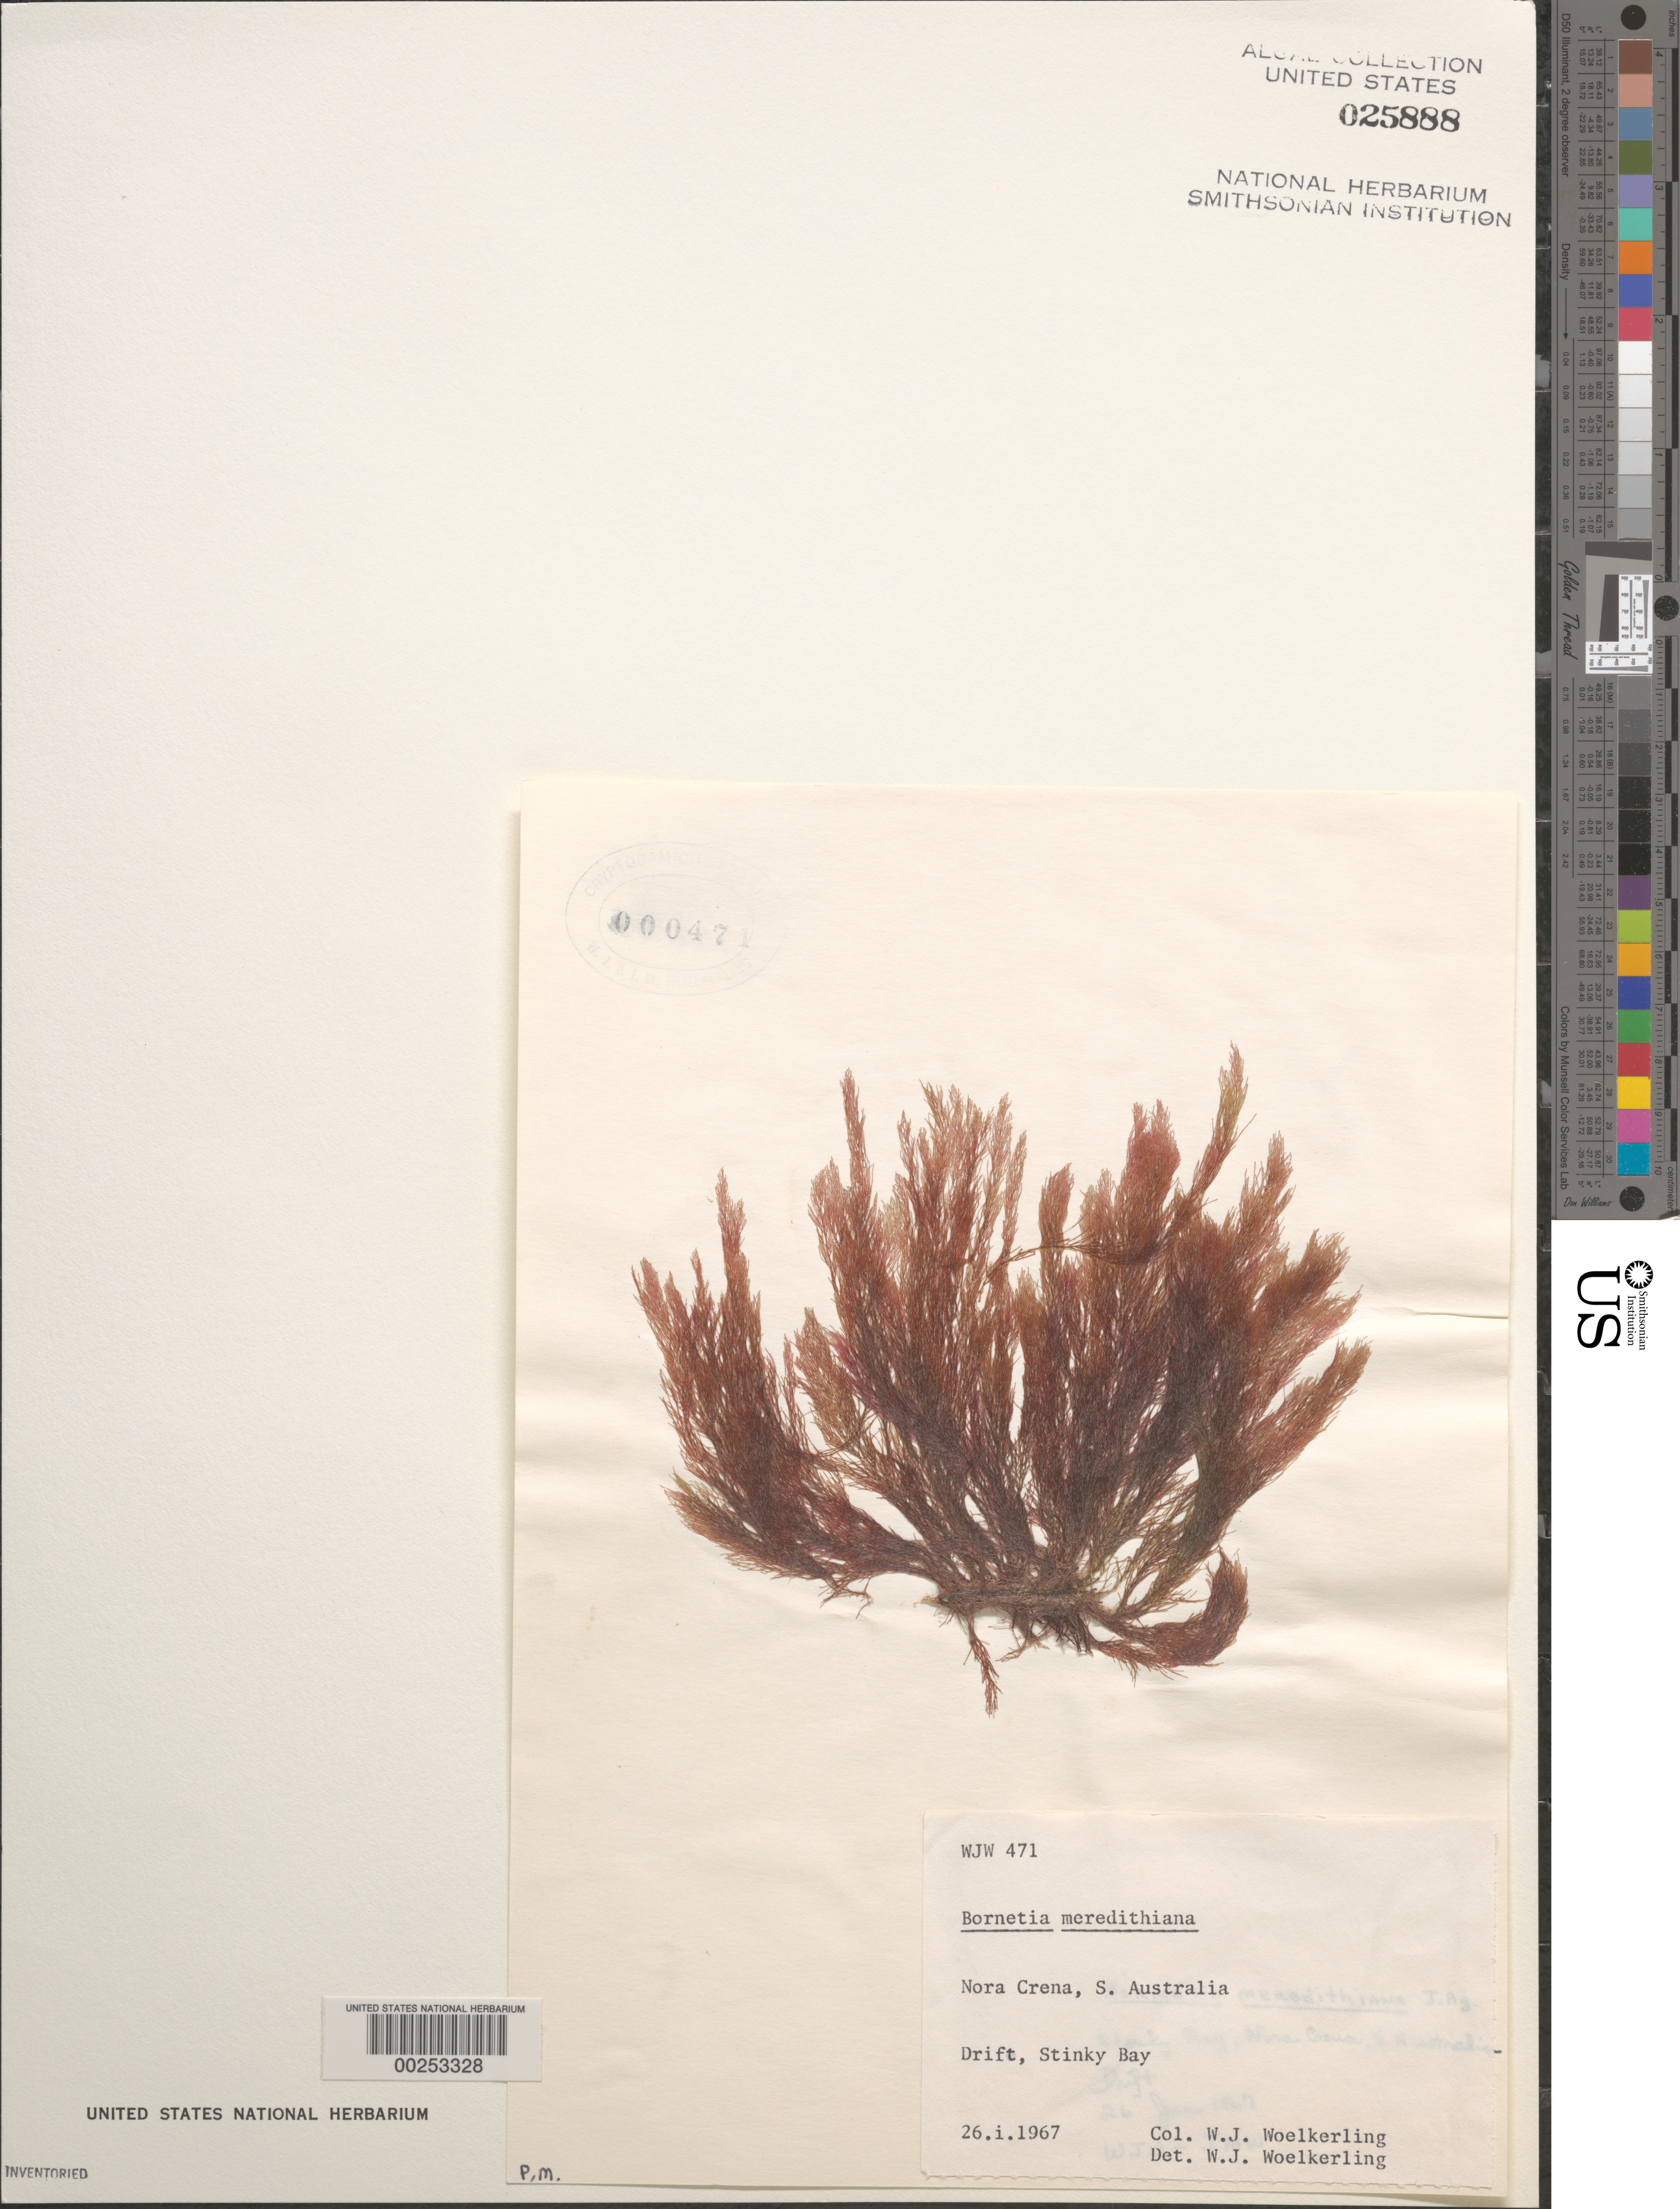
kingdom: Plantae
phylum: Rhodophyta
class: Florideophyceae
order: Ceramiales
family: Wrangeliaceae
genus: Involucrana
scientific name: Involucrana meredithiana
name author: (J. Agardh) Baldock & Womersley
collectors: W. Woelkerling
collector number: WJW 471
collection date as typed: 26 Jan 1967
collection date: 1967-01-26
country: Australia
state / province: South Australia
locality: Stinky bay, nora creina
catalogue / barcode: US 25888